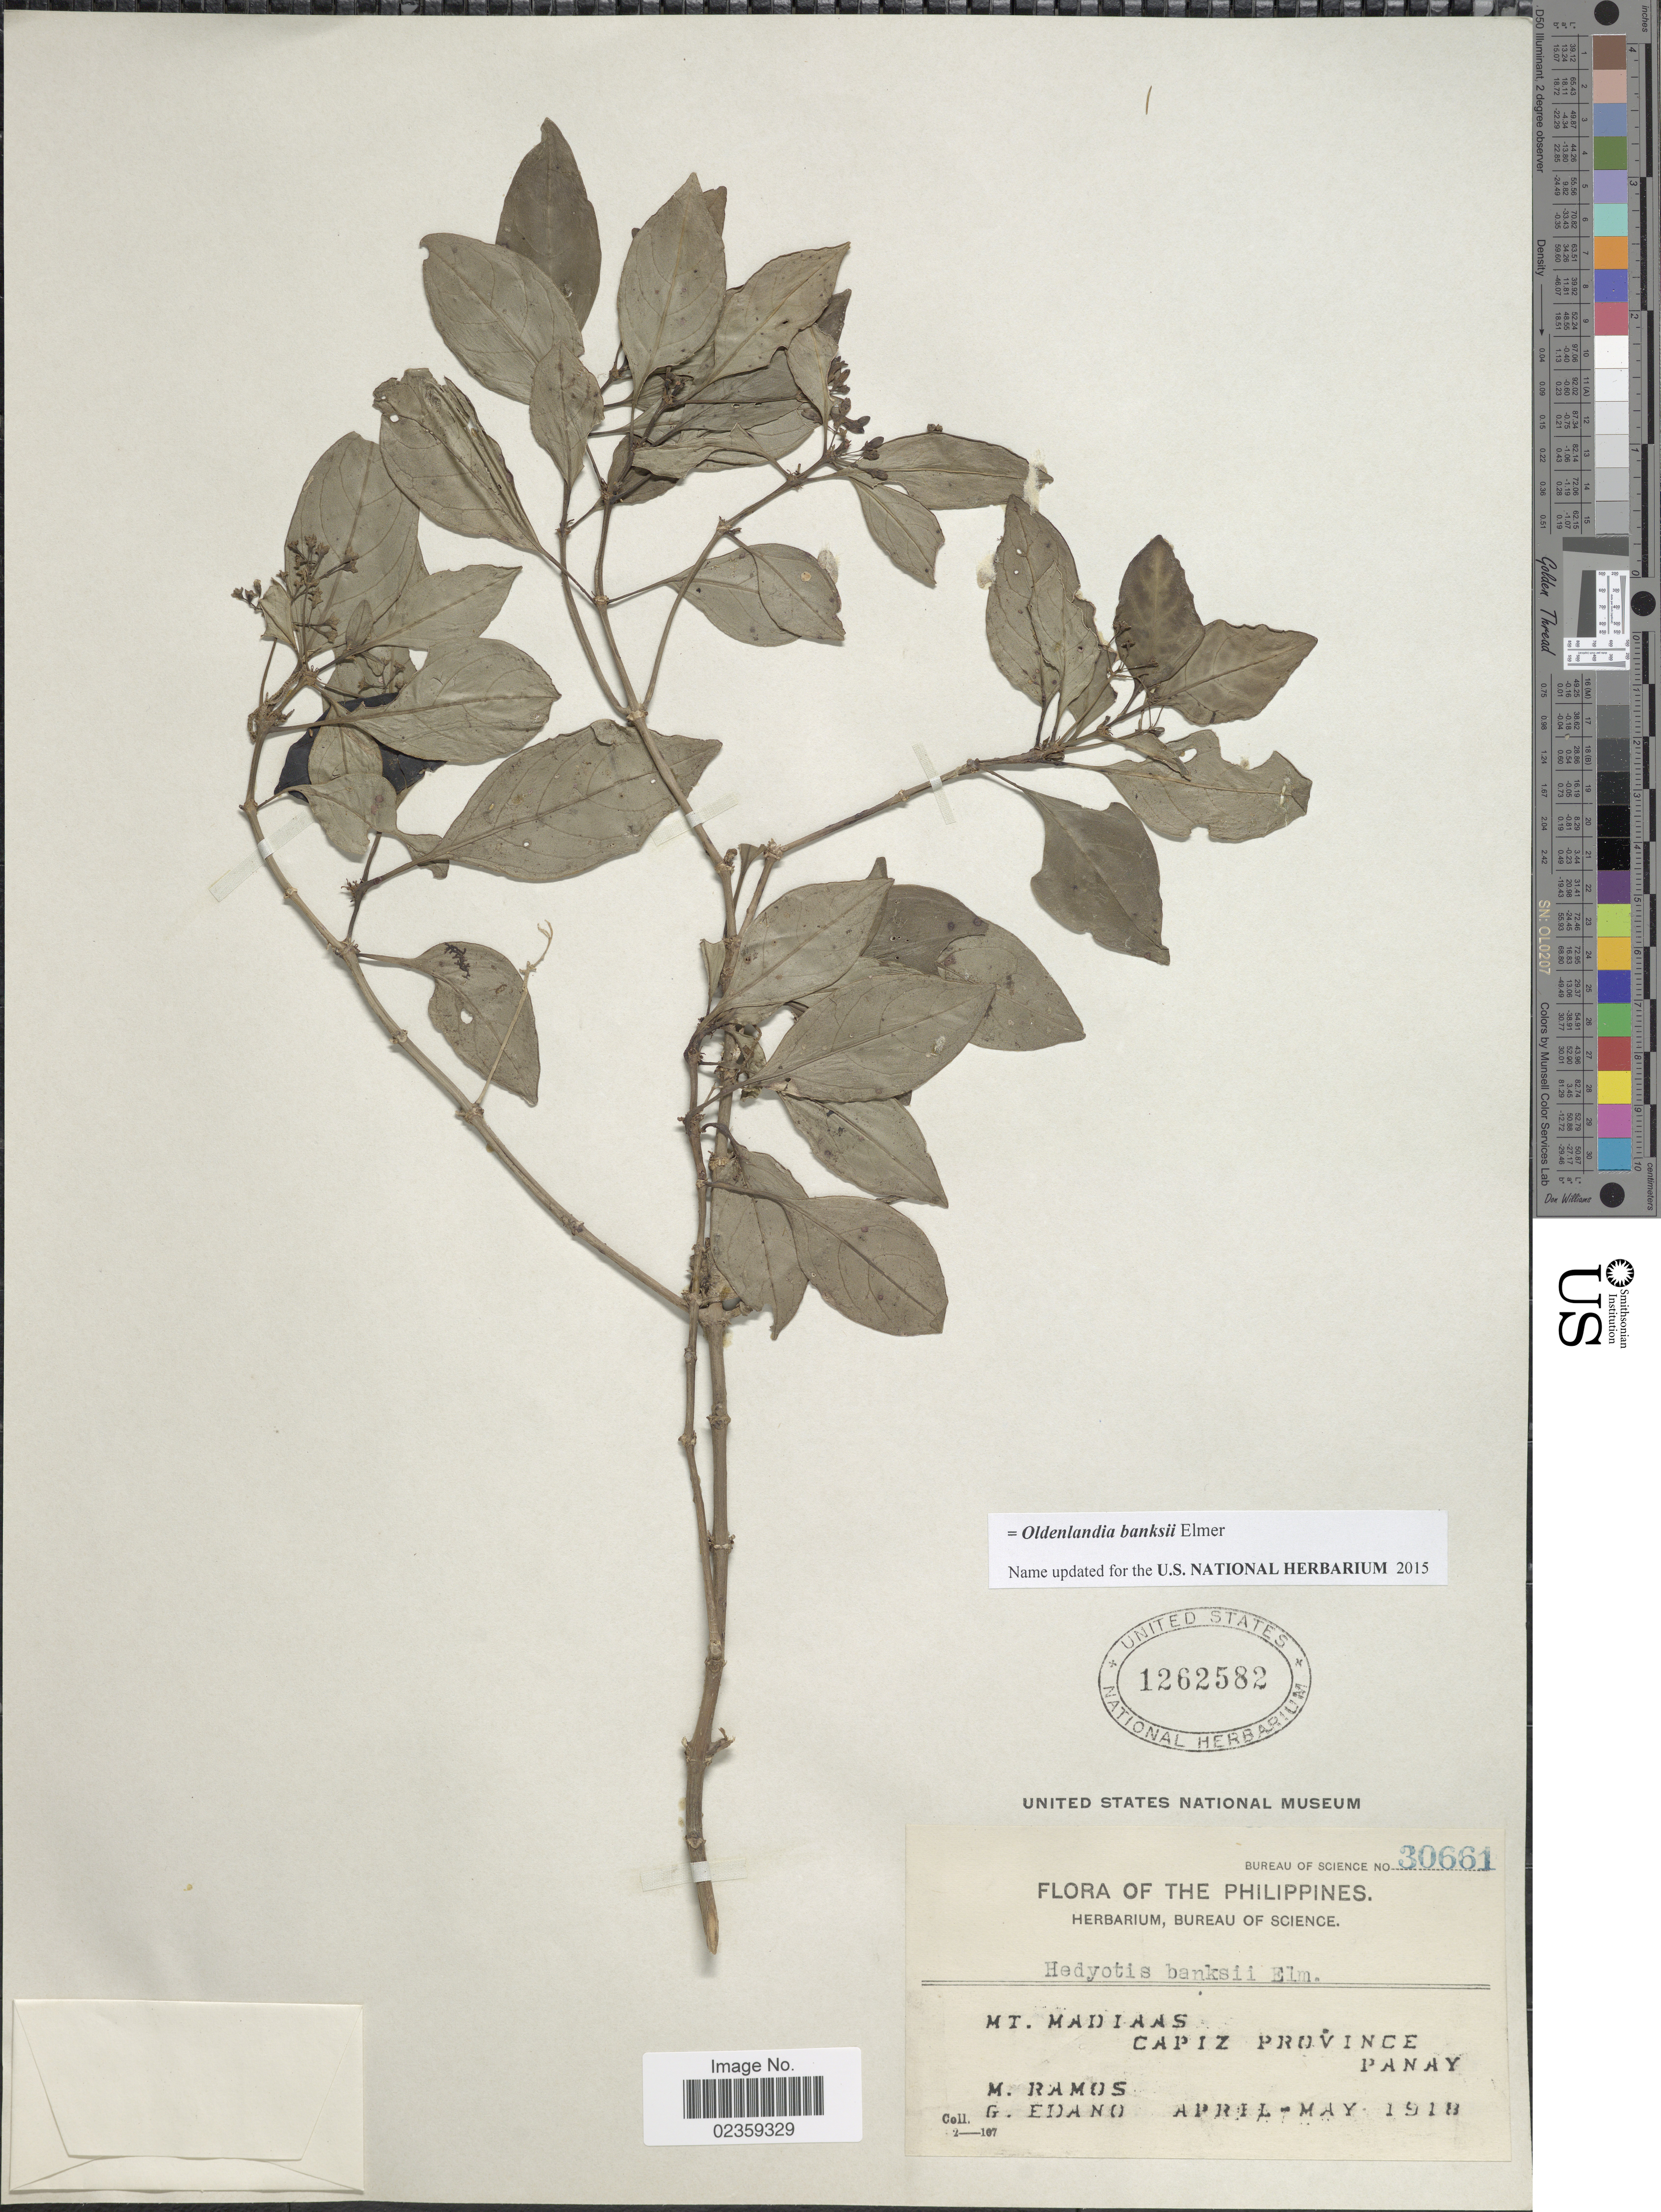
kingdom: Plantae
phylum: Tracheophyta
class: Magnoliopsida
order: Gentianales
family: Rubiaceae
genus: Oldenlandia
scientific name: Oldenlandia banksii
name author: Elmer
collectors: M. Ramos & G. Edaño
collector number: Bureau of Science 30661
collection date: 1918-04/1918-05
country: Philippines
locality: Mt. Madiaas. Capiz Province. Panay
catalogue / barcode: US 1262582